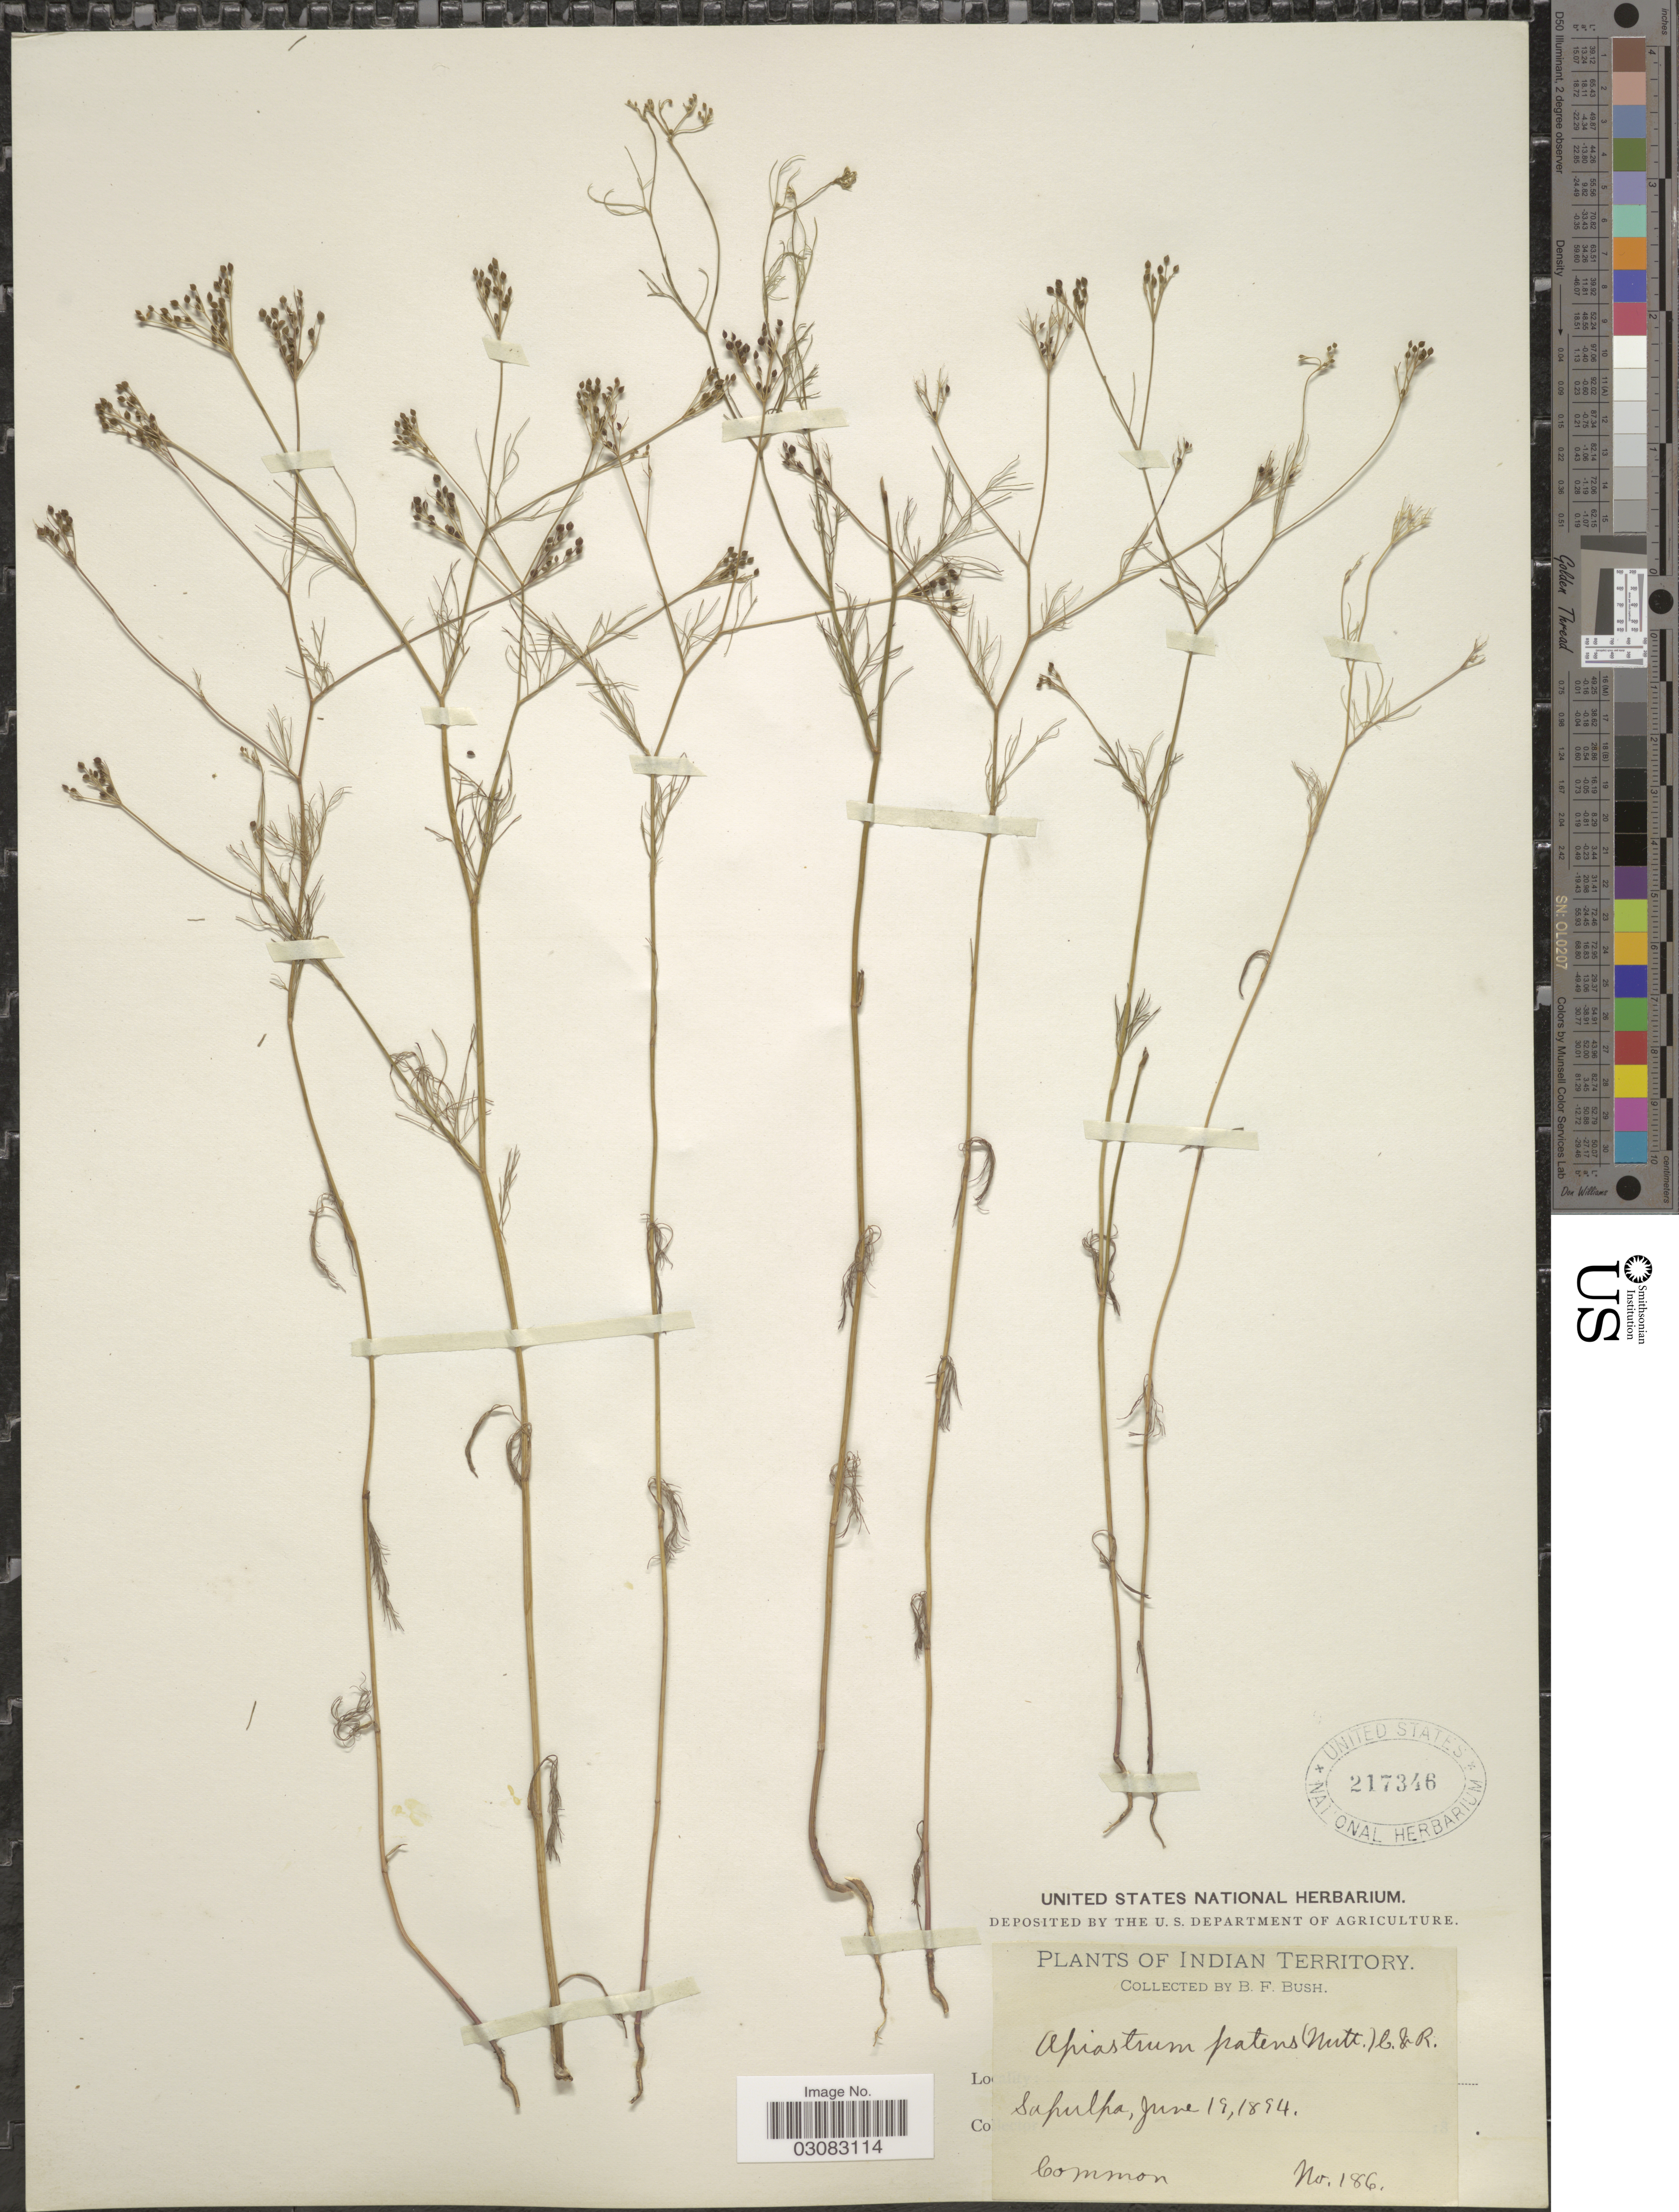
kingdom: Plantae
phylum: Tracheophyta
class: Magnoliopsida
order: Apiales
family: Apiaceae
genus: Spermolepis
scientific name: Spermolepis patens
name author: (Nutt. ex DC.) B.L. Rob.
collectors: B. F. Bush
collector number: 186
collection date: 1894-06-19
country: United States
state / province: Oklahoma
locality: Indian Territory. Sapulpa.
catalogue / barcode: US 217346